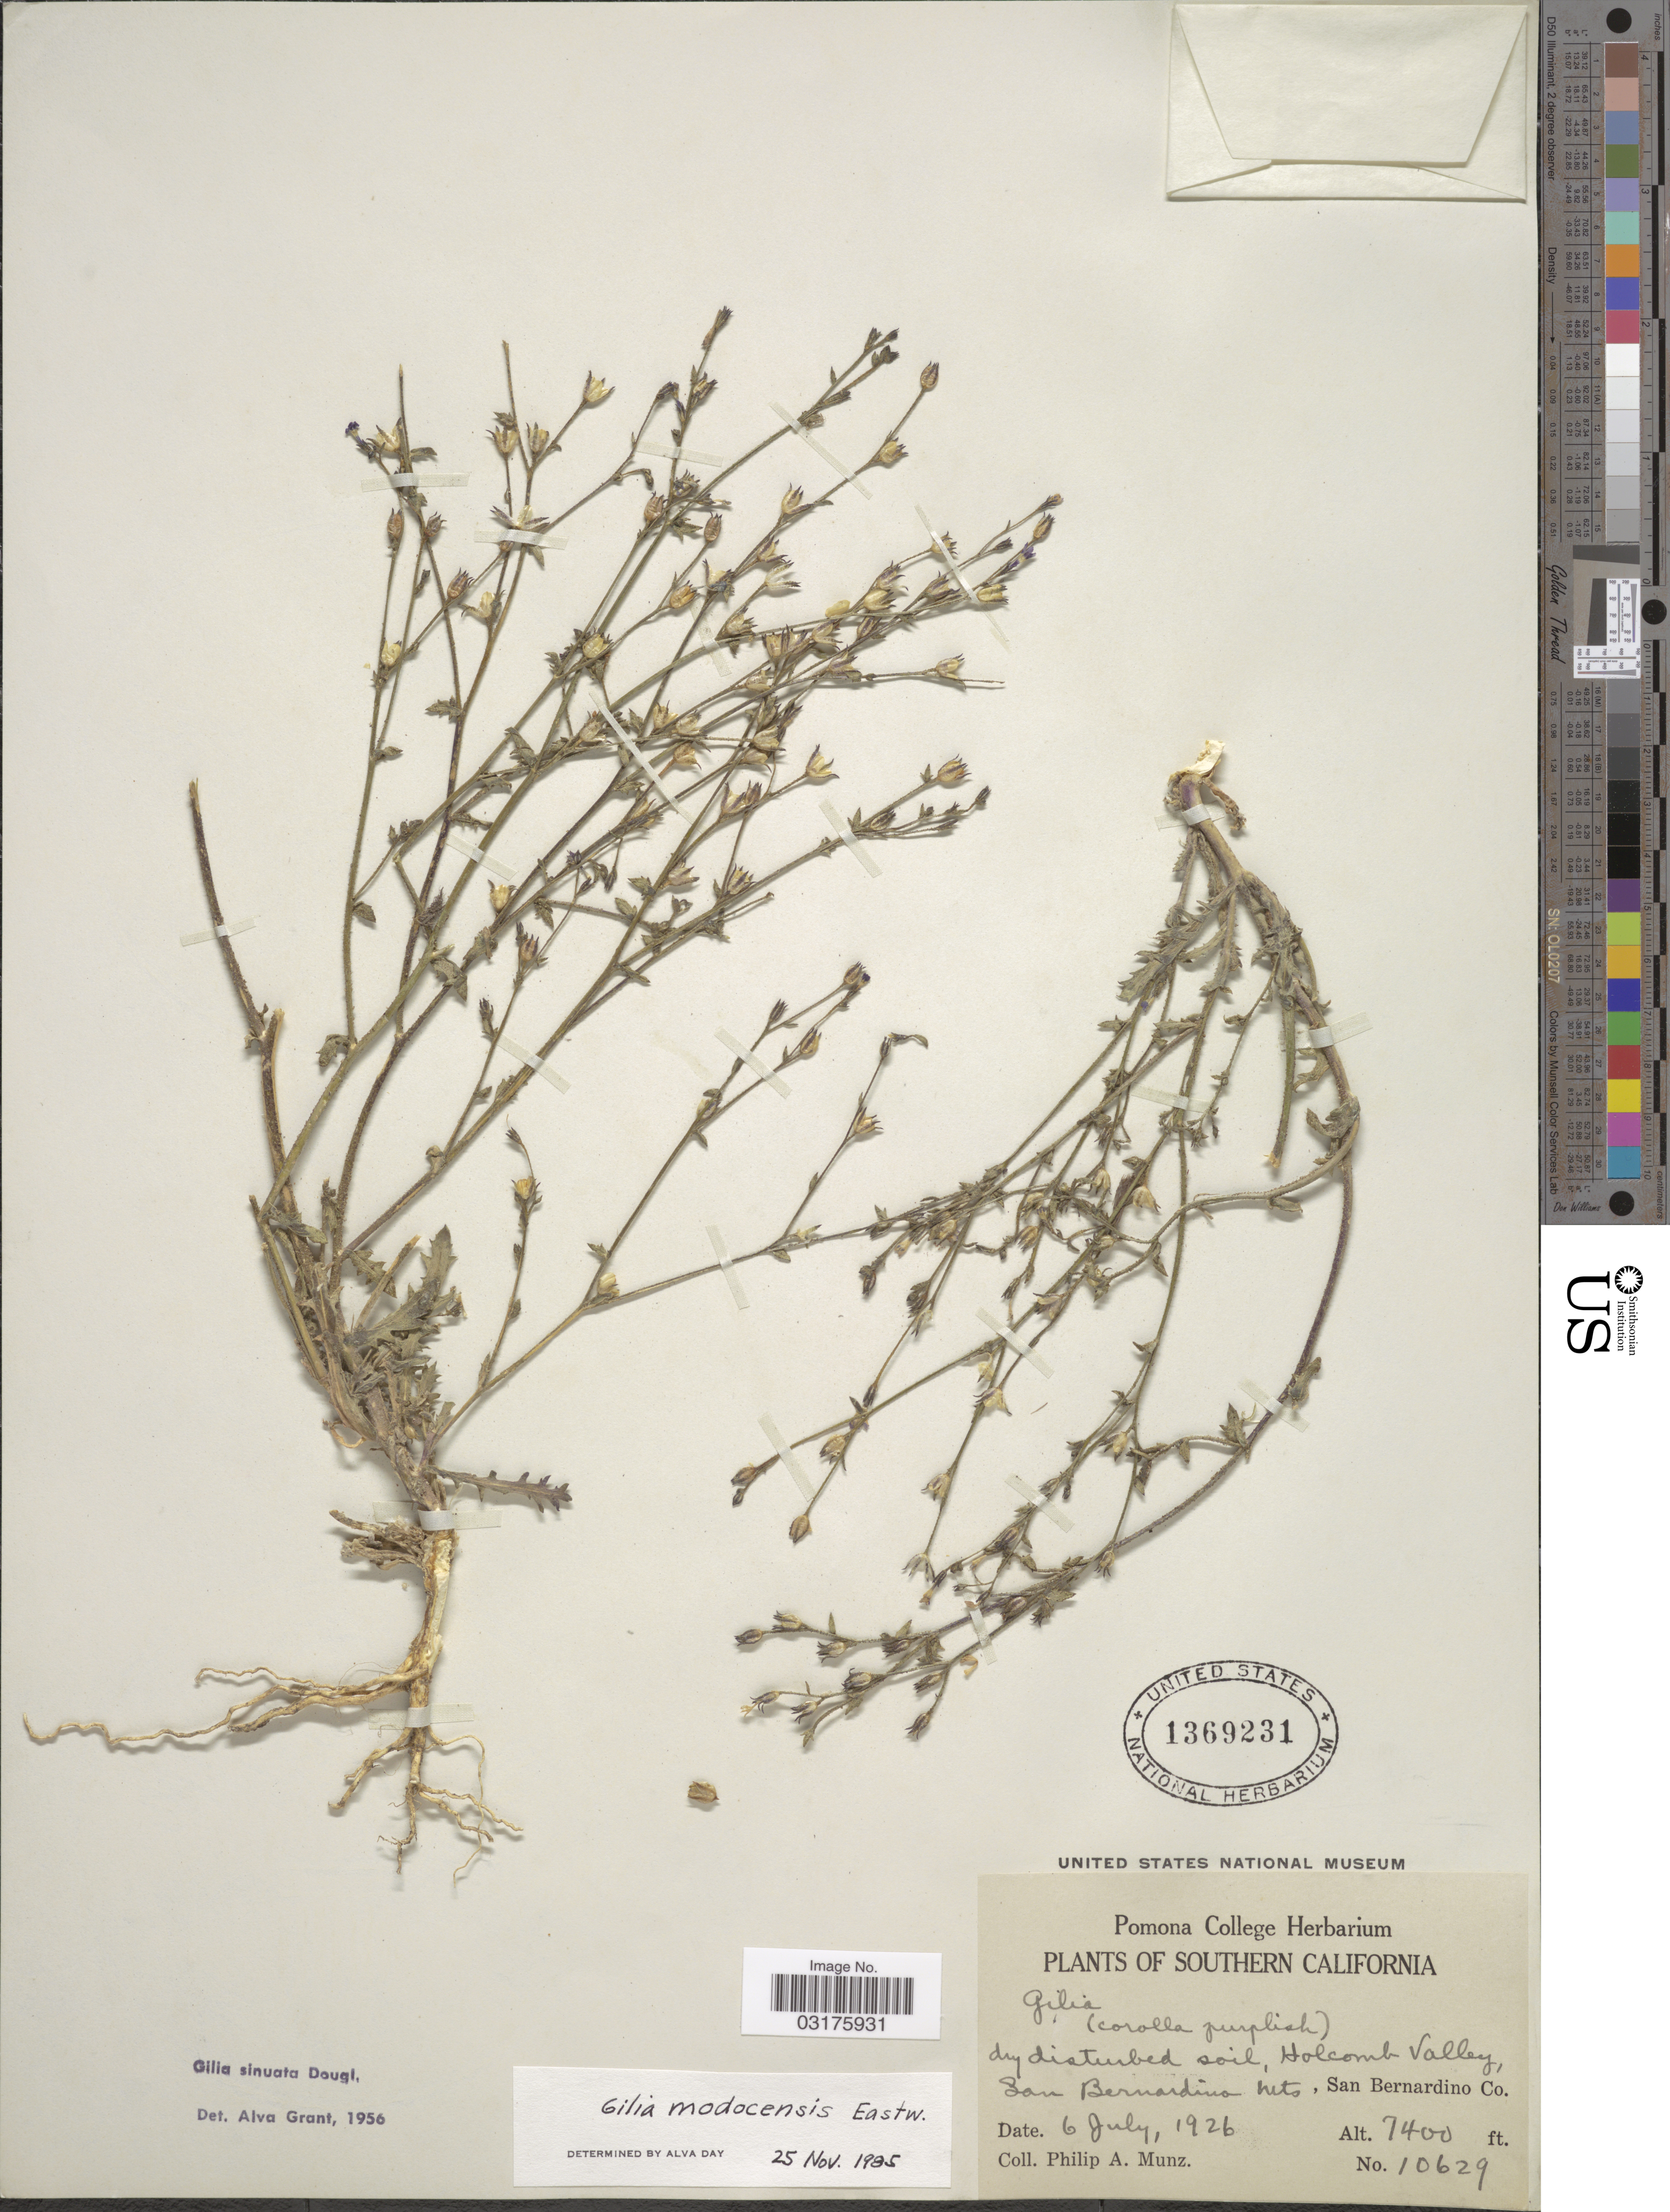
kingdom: Plantae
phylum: Tracheophyta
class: Magnoliopsida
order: Ericales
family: Polemoniaceae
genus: Gilia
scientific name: Gilia modocensis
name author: Eastw.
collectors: P. A. Munz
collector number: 10629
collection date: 1926-07-06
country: United States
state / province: California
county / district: San Bernardino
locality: Southern California, Holcomb Valley, San Bernardino Mts., San Bernardino Co.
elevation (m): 2256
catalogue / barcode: US 1369231